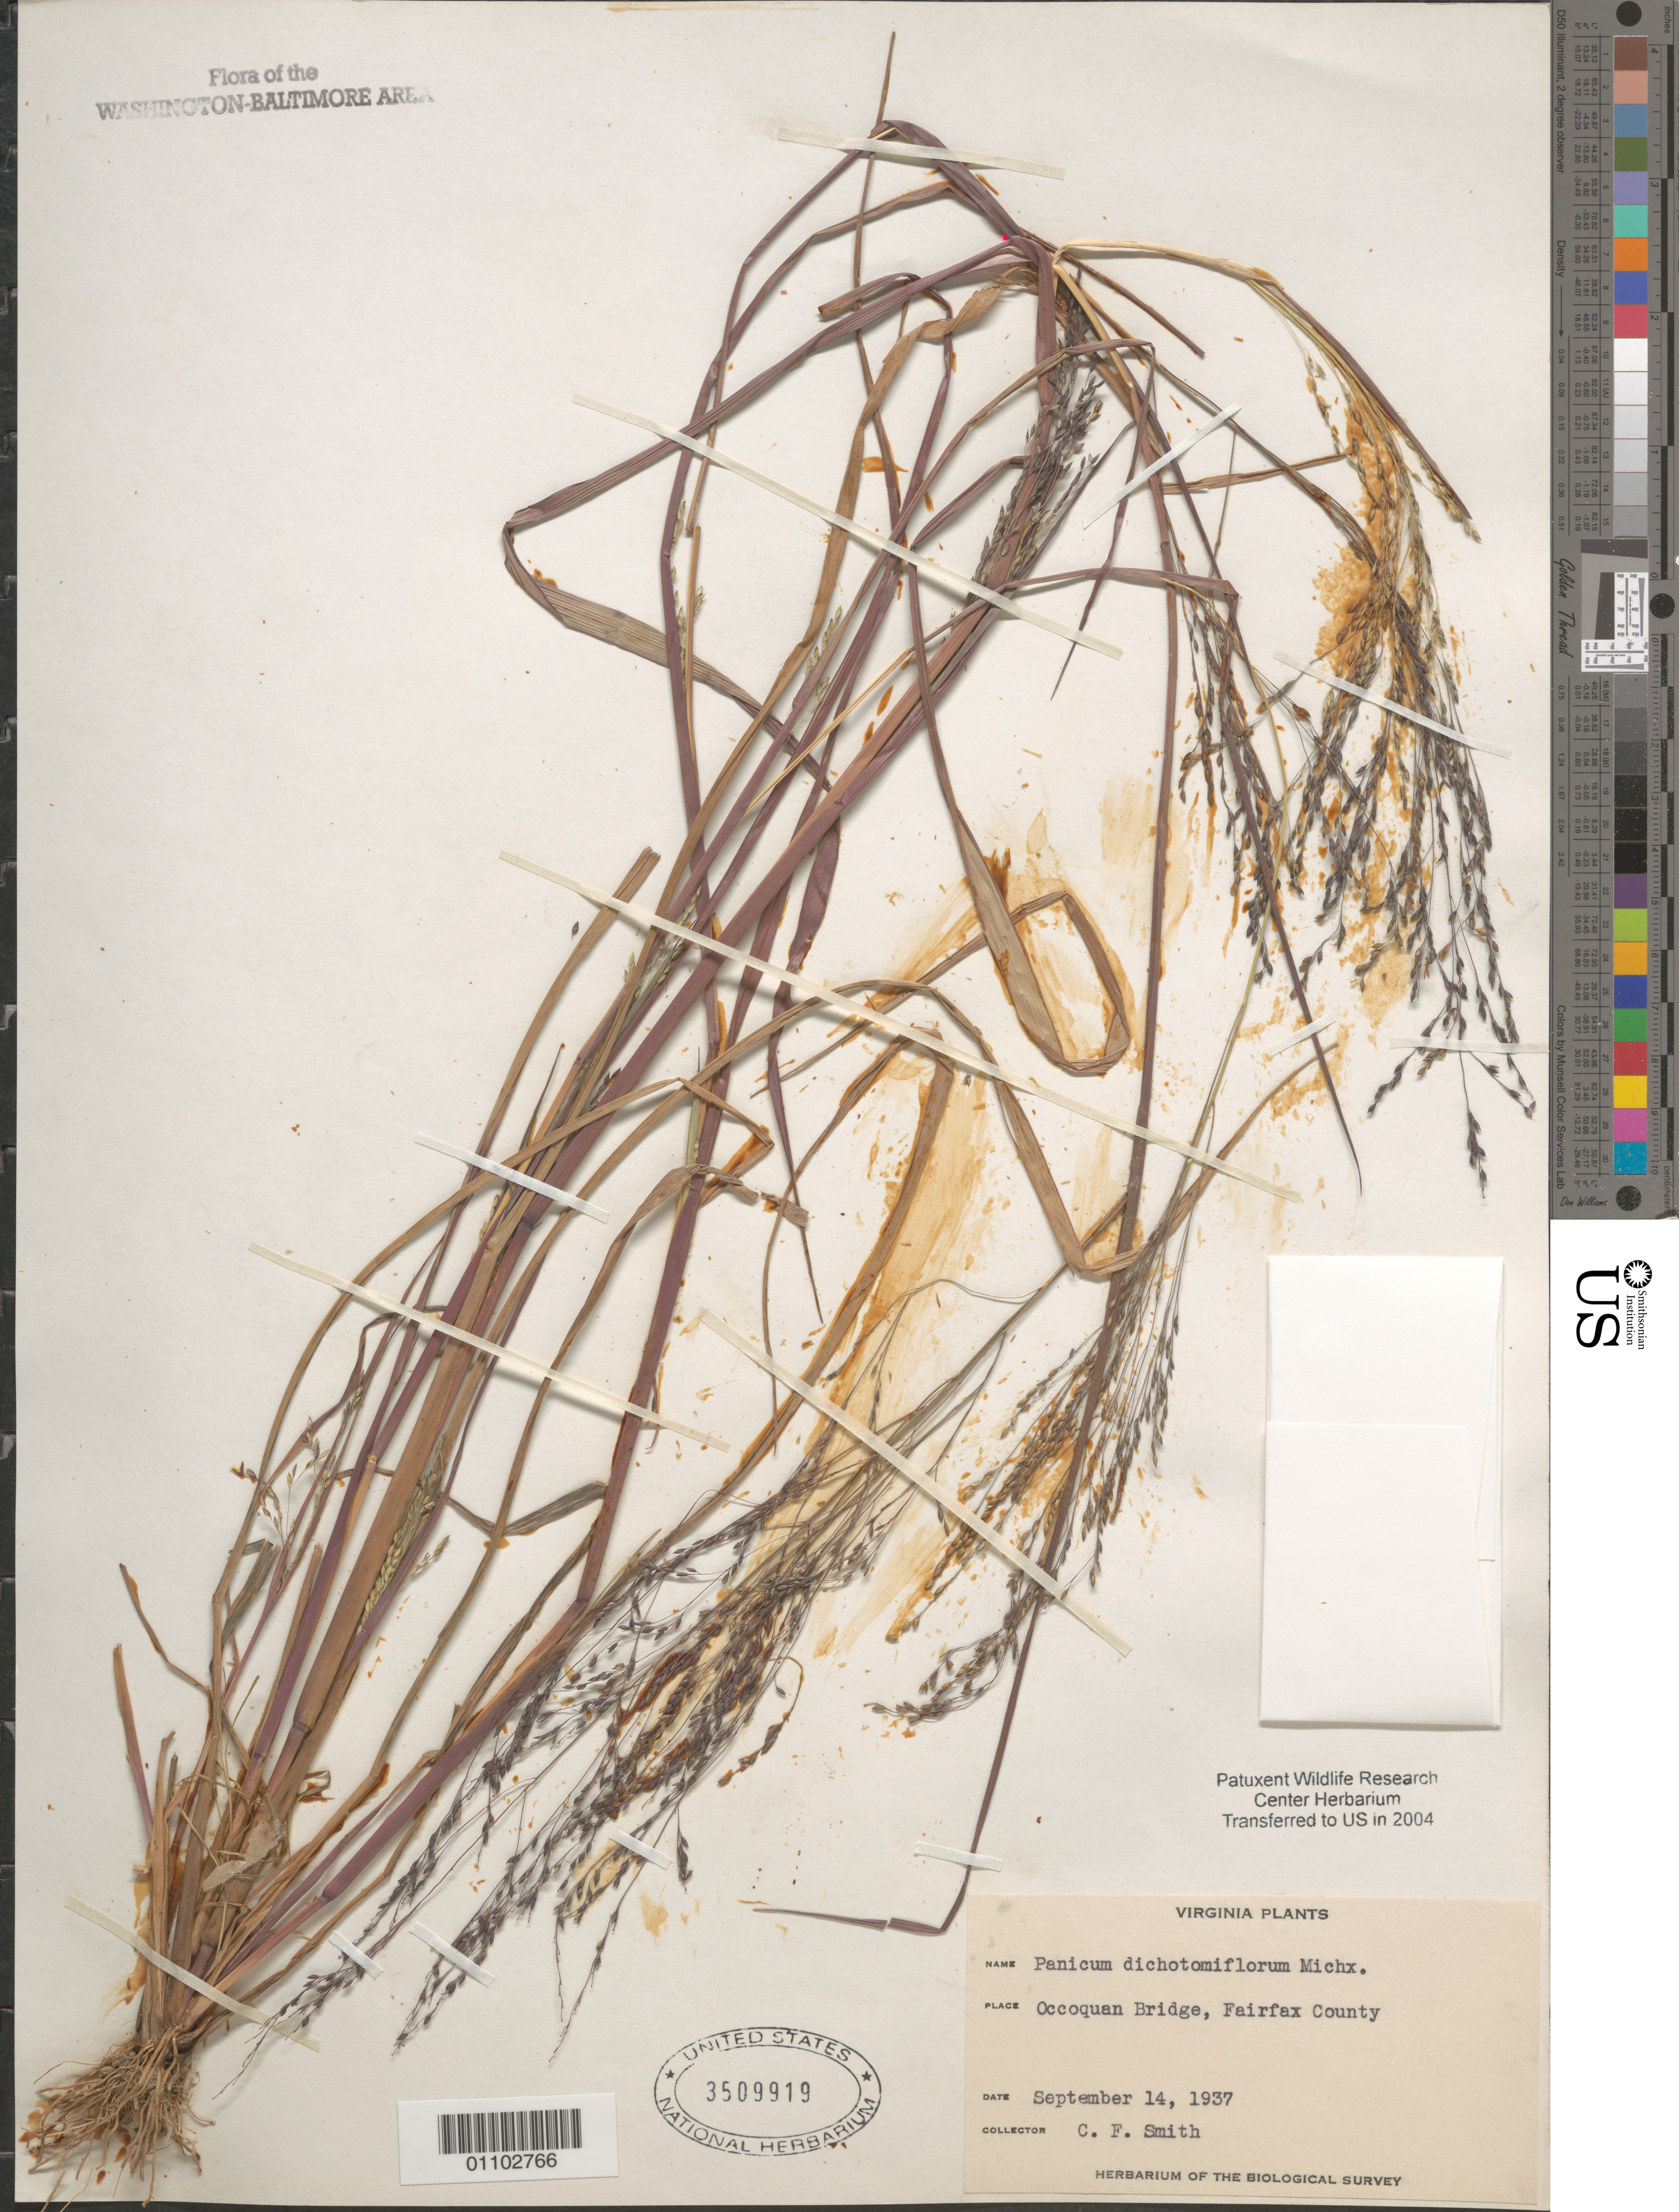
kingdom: Plantae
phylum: Tracheophyta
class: Liliopsida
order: Poales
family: Poaceae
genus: Panicum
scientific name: Panicum dichotomiflorum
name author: Michx.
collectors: C. F. Smith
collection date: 1937-09-14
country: United States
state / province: Virginia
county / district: Fairfax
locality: Occoquan Bridge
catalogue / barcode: US 3509919